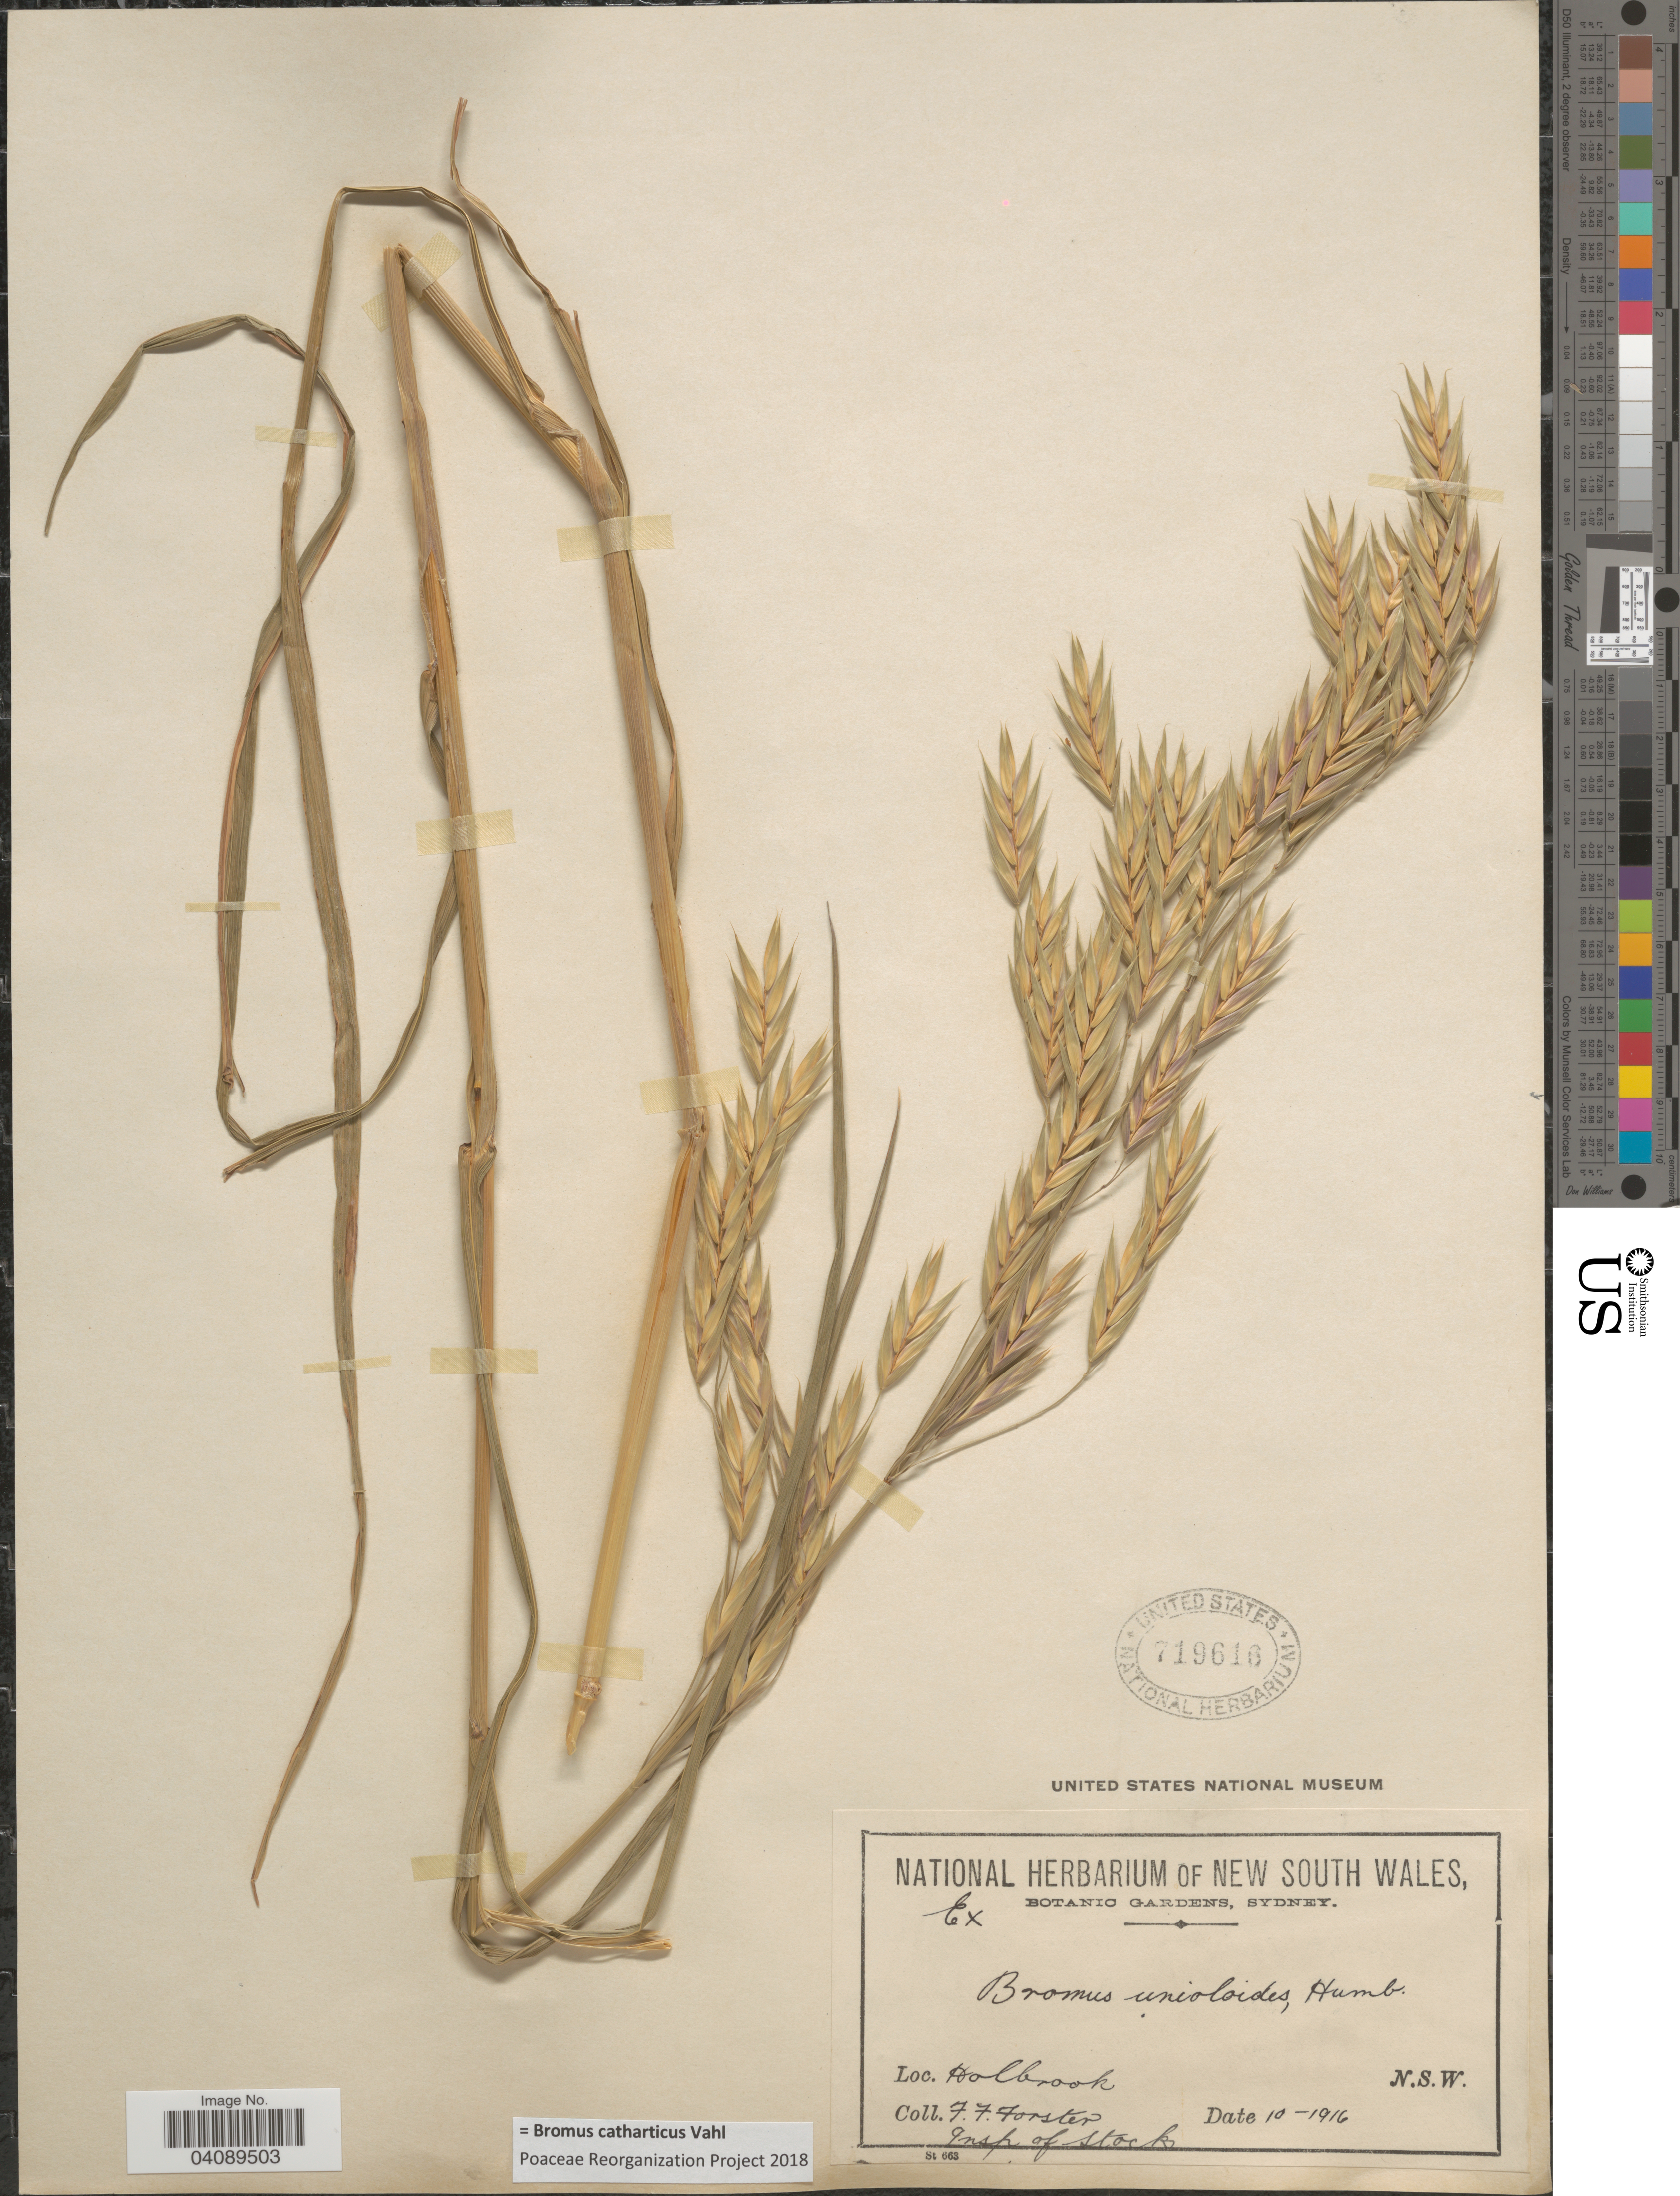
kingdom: Plantae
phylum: Tracheophyta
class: Liliopsida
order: Poales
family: Poaceae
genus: Bromus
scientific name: Bromus catharticus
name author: Vahl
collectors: F. Förster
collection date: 1916-10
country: Australia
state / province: New South Wales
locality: Holbrook.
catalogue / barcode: US 719616